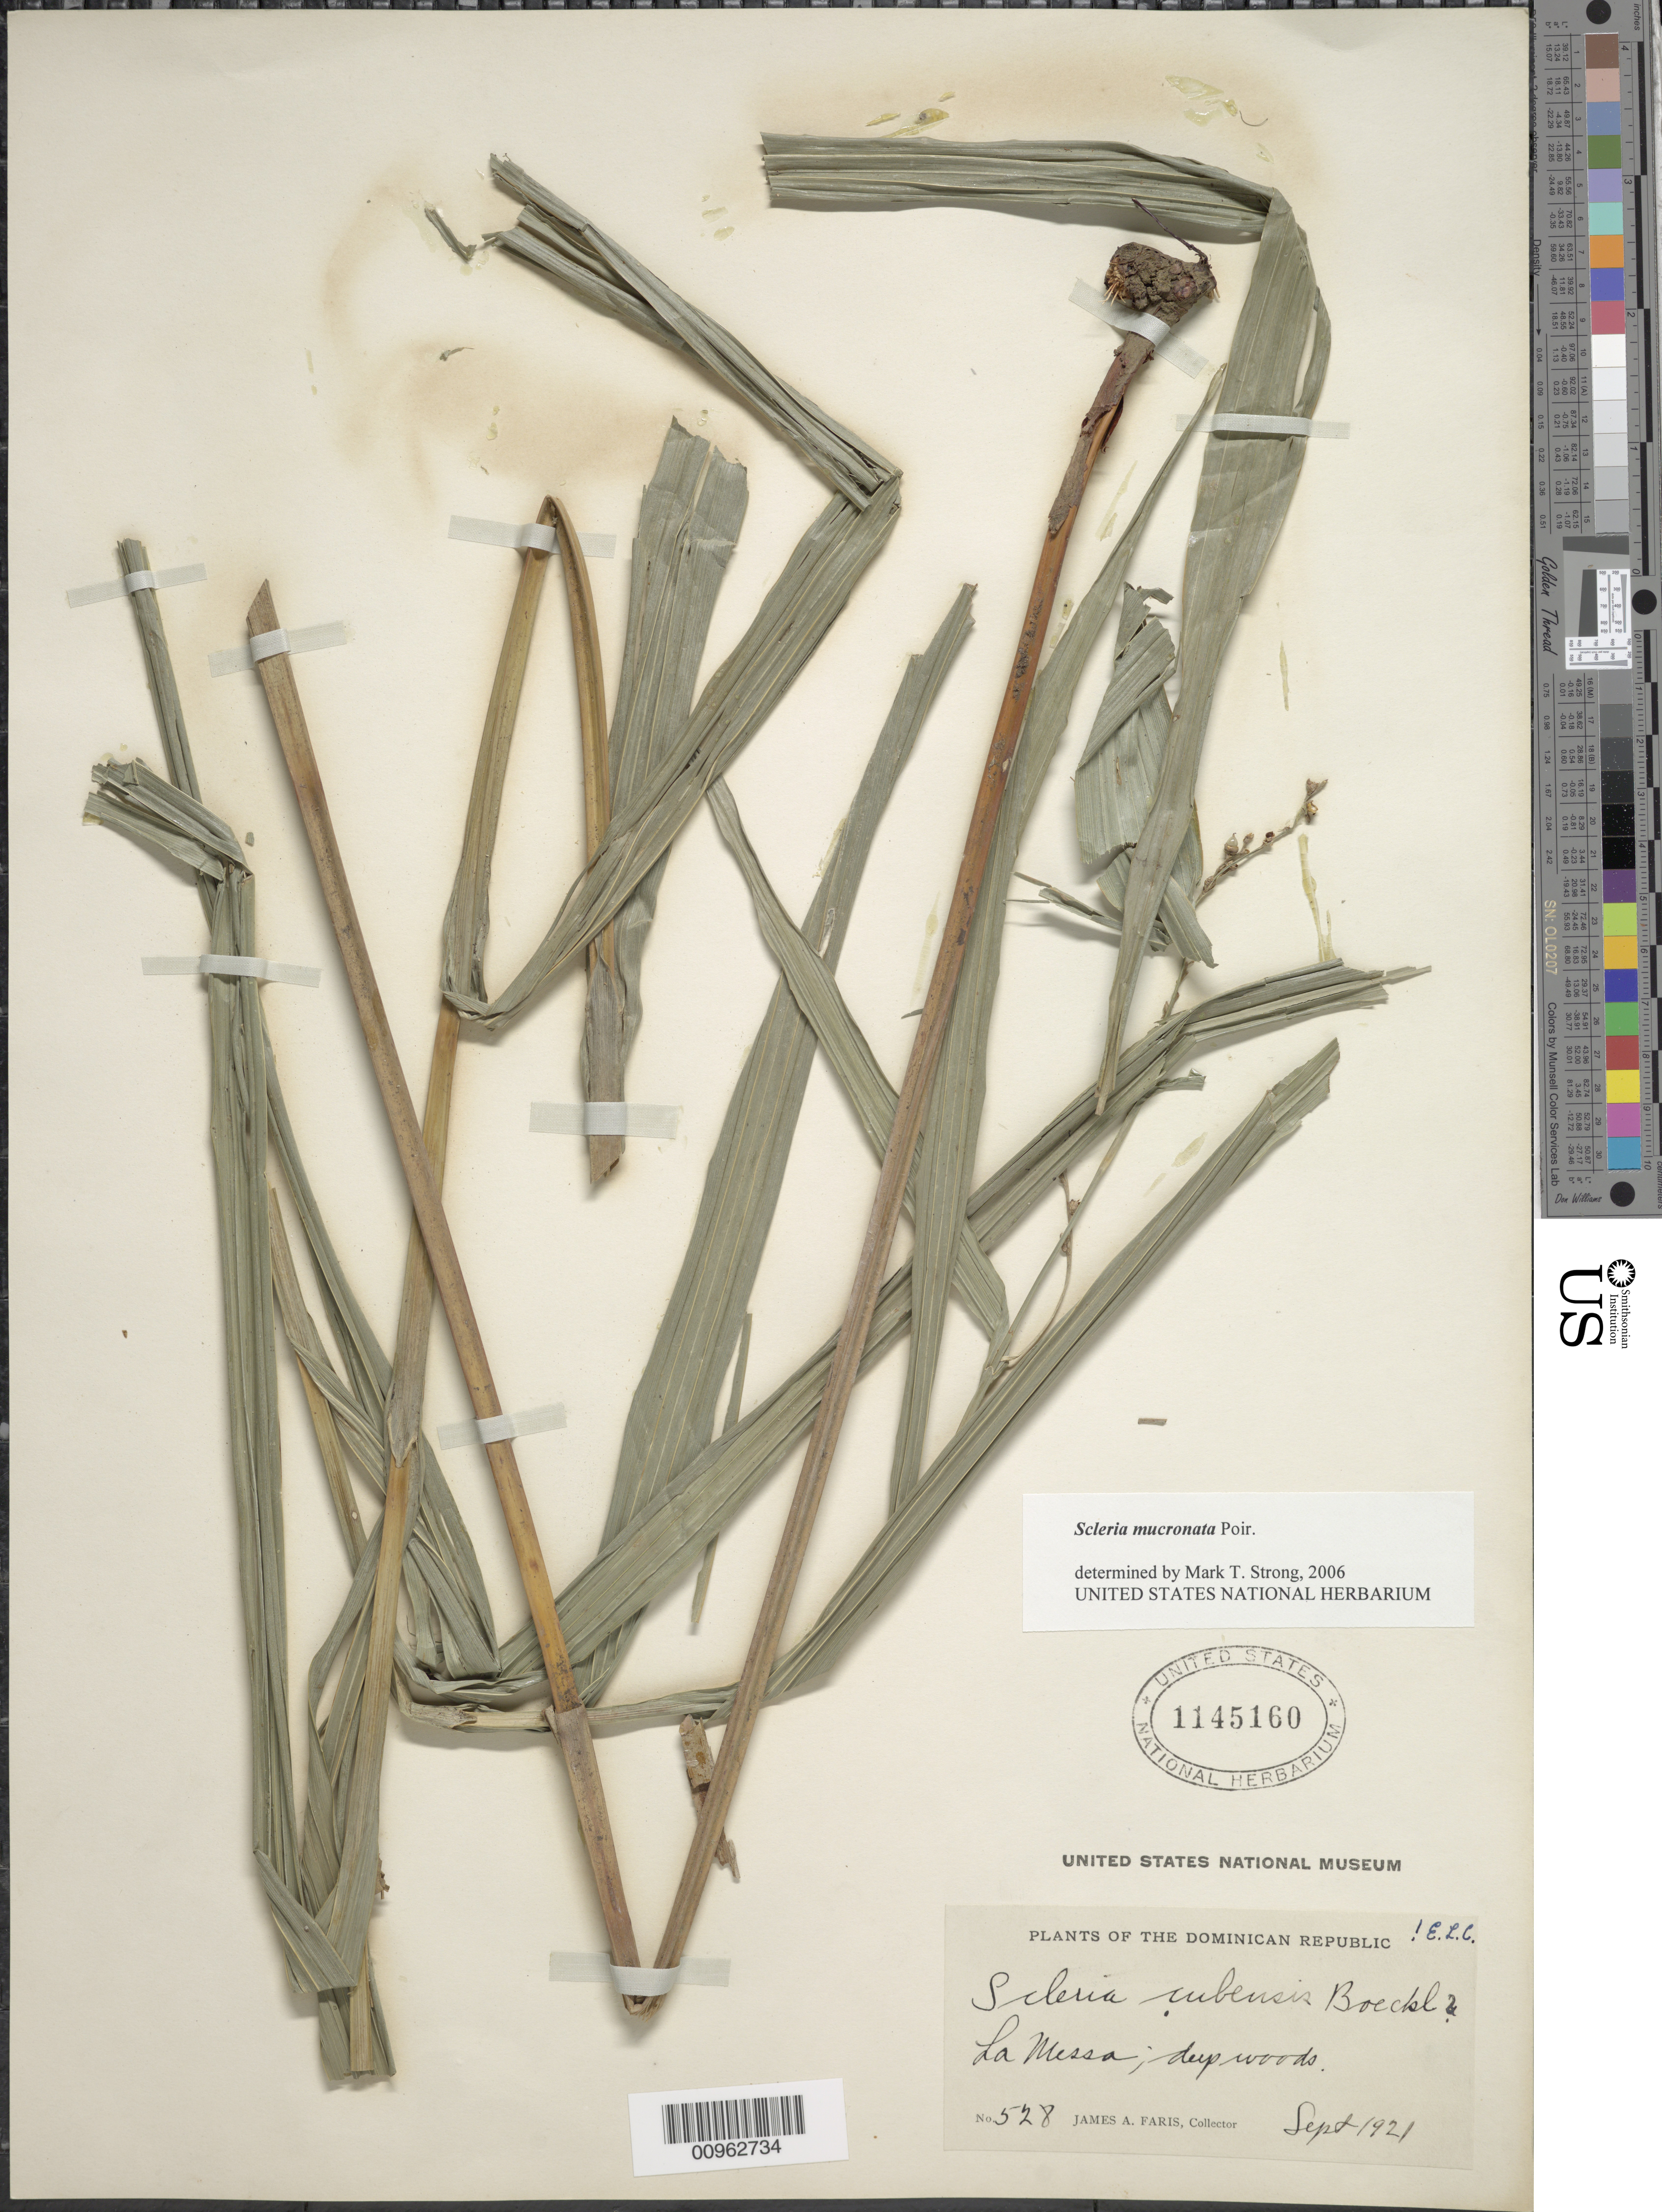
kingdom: Plantae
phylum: Tracheophyta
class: Liliopsida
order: Poales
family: Cyperaceae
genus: Scleria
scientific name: Scleria mucronata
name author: Poir.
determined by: Strong, M. T., (US), Smithsonian Institution - National Museum of Natural History (UNITED STATES)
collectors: J. Faris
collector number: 528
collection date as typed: Sep 1921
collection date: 1921-09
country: Dominican Republic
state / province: San Cristóbal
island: Hispaniola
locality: La Messa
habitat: Deep woods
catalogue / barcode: US 1145160